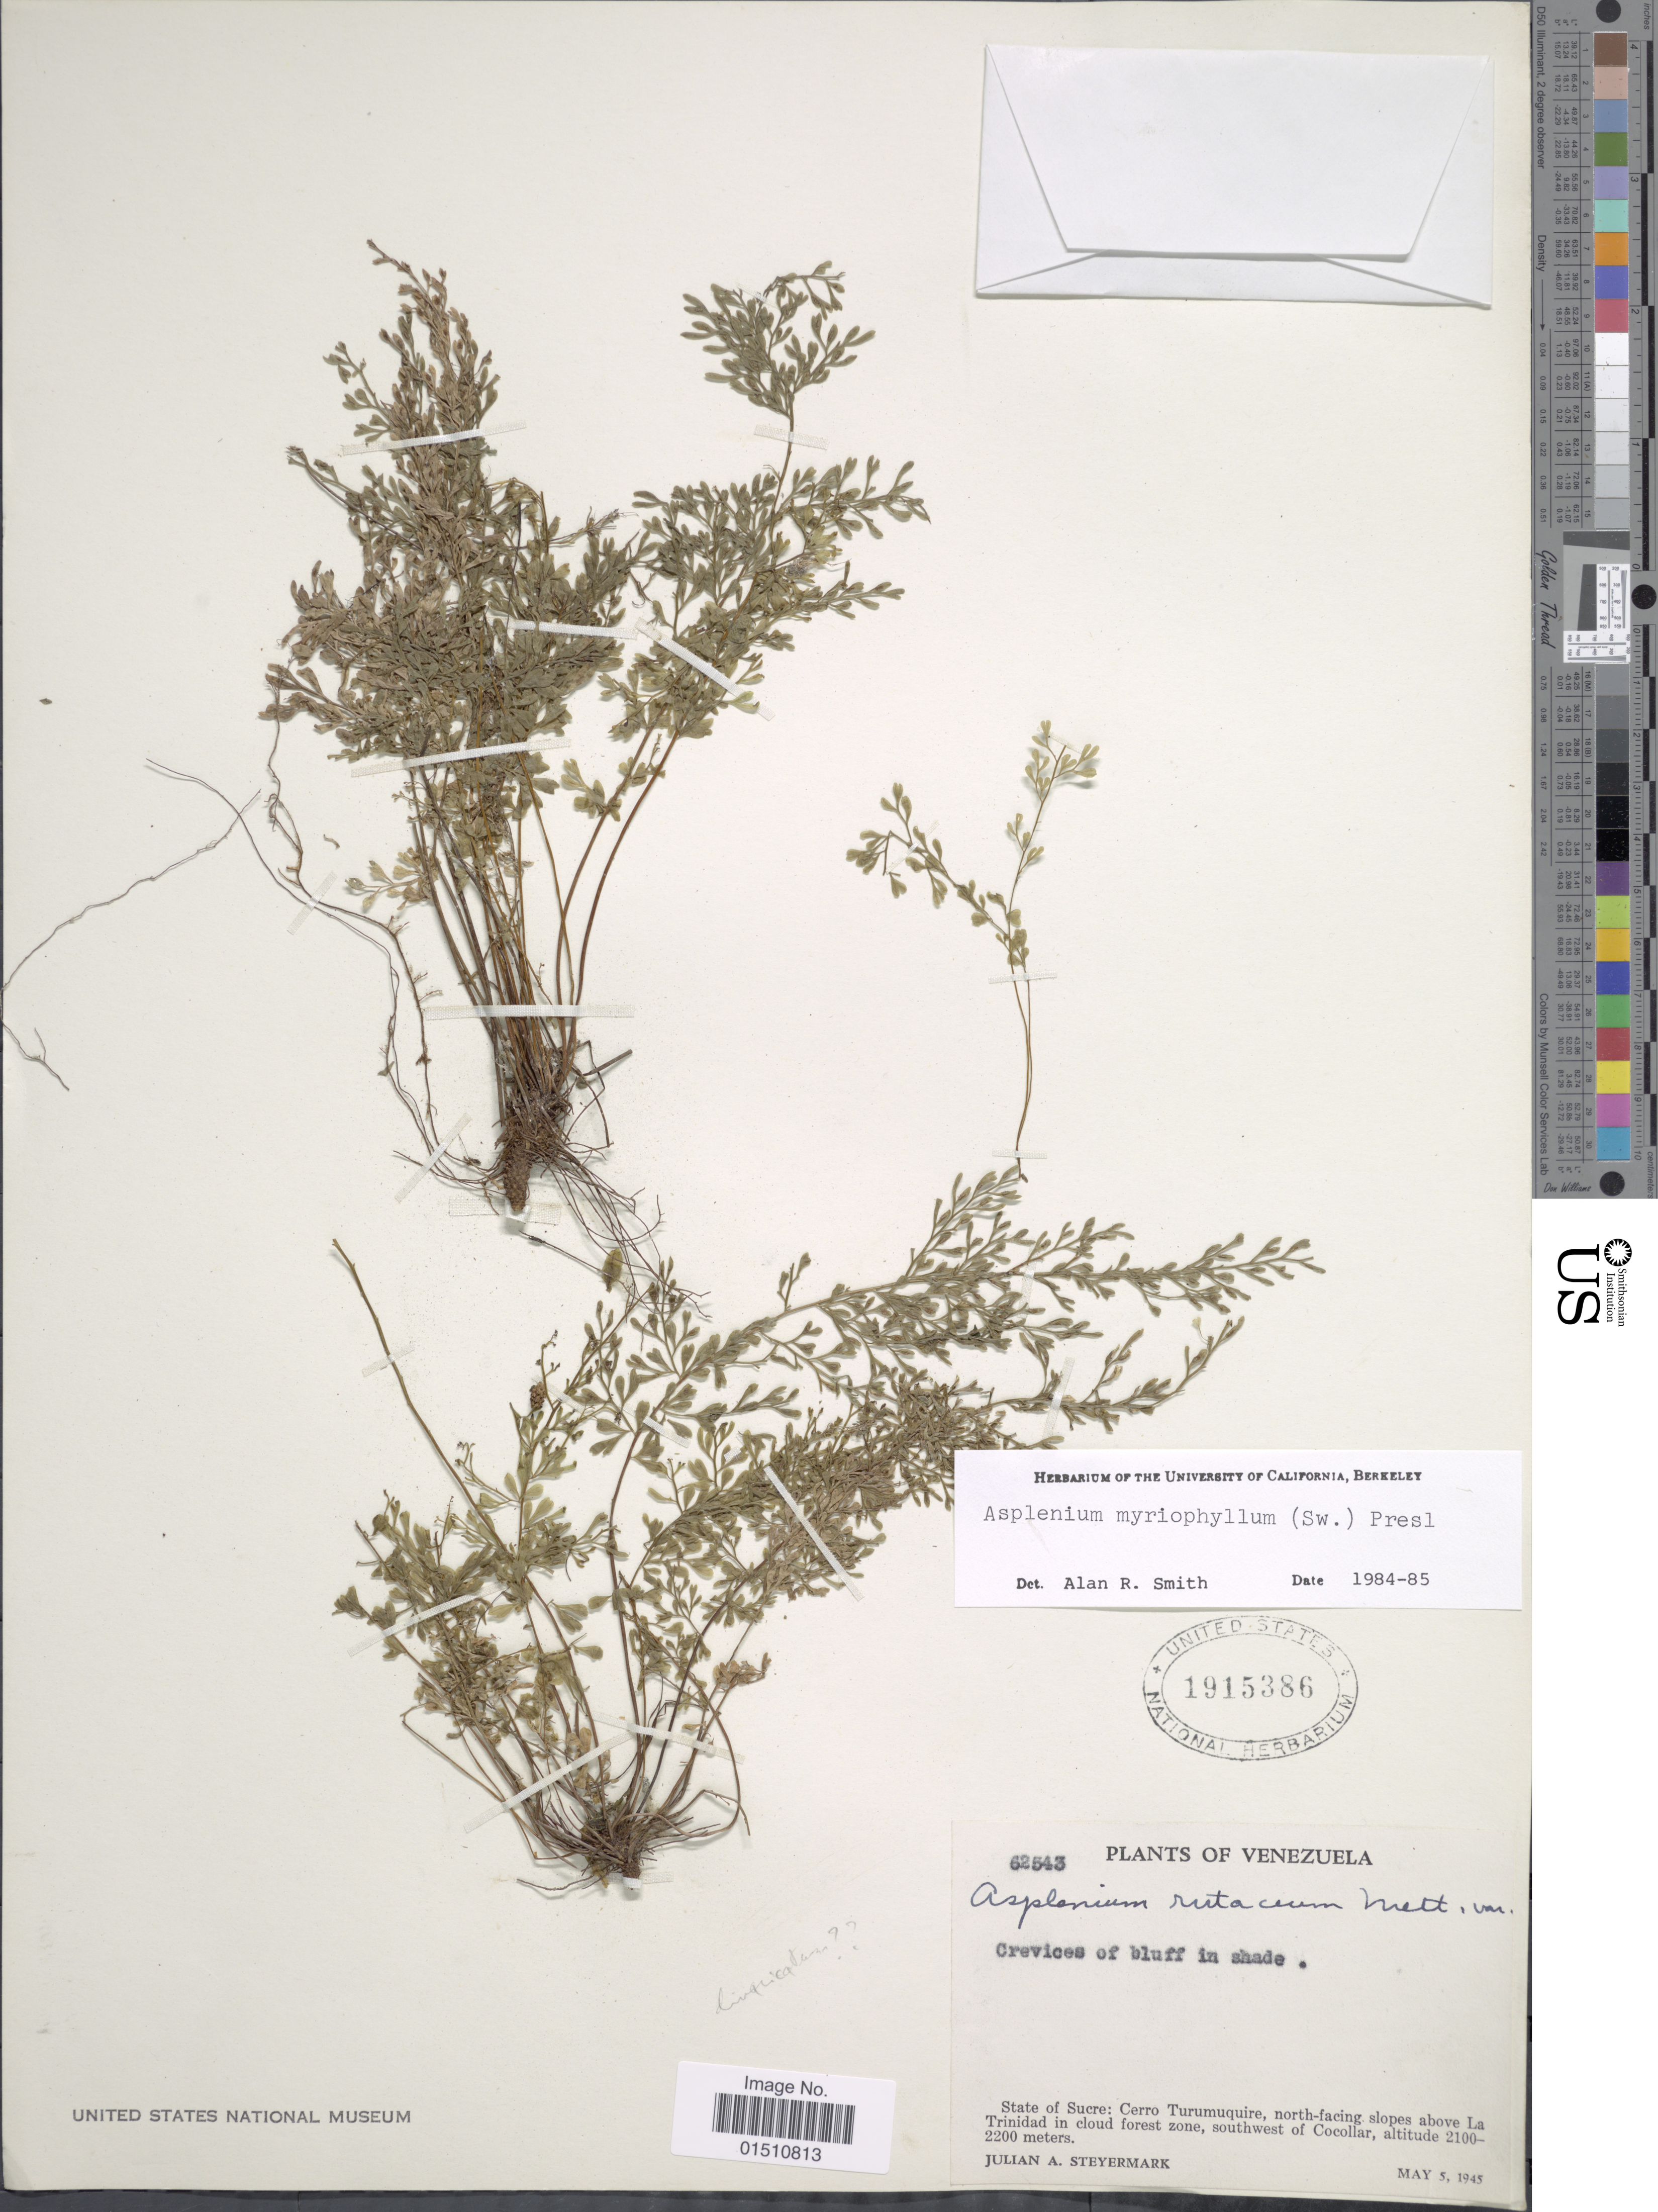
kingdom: Plantae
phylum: Tracheophyta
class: Polypodiopsida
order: Polypodiales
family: Aspleniaceae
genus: Asplenium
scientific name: Asplenium divaricatum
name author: Kunze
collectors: J. Steyermark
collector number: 62543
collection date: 1945-05-05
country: Venezuela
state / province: Sucre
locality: Venezuela, Cerro Turumuquire, north-facing slopes above La Trinidad in cloud forest zone, southwest of Cocollar.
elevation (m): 2100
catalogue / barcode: US 1915386